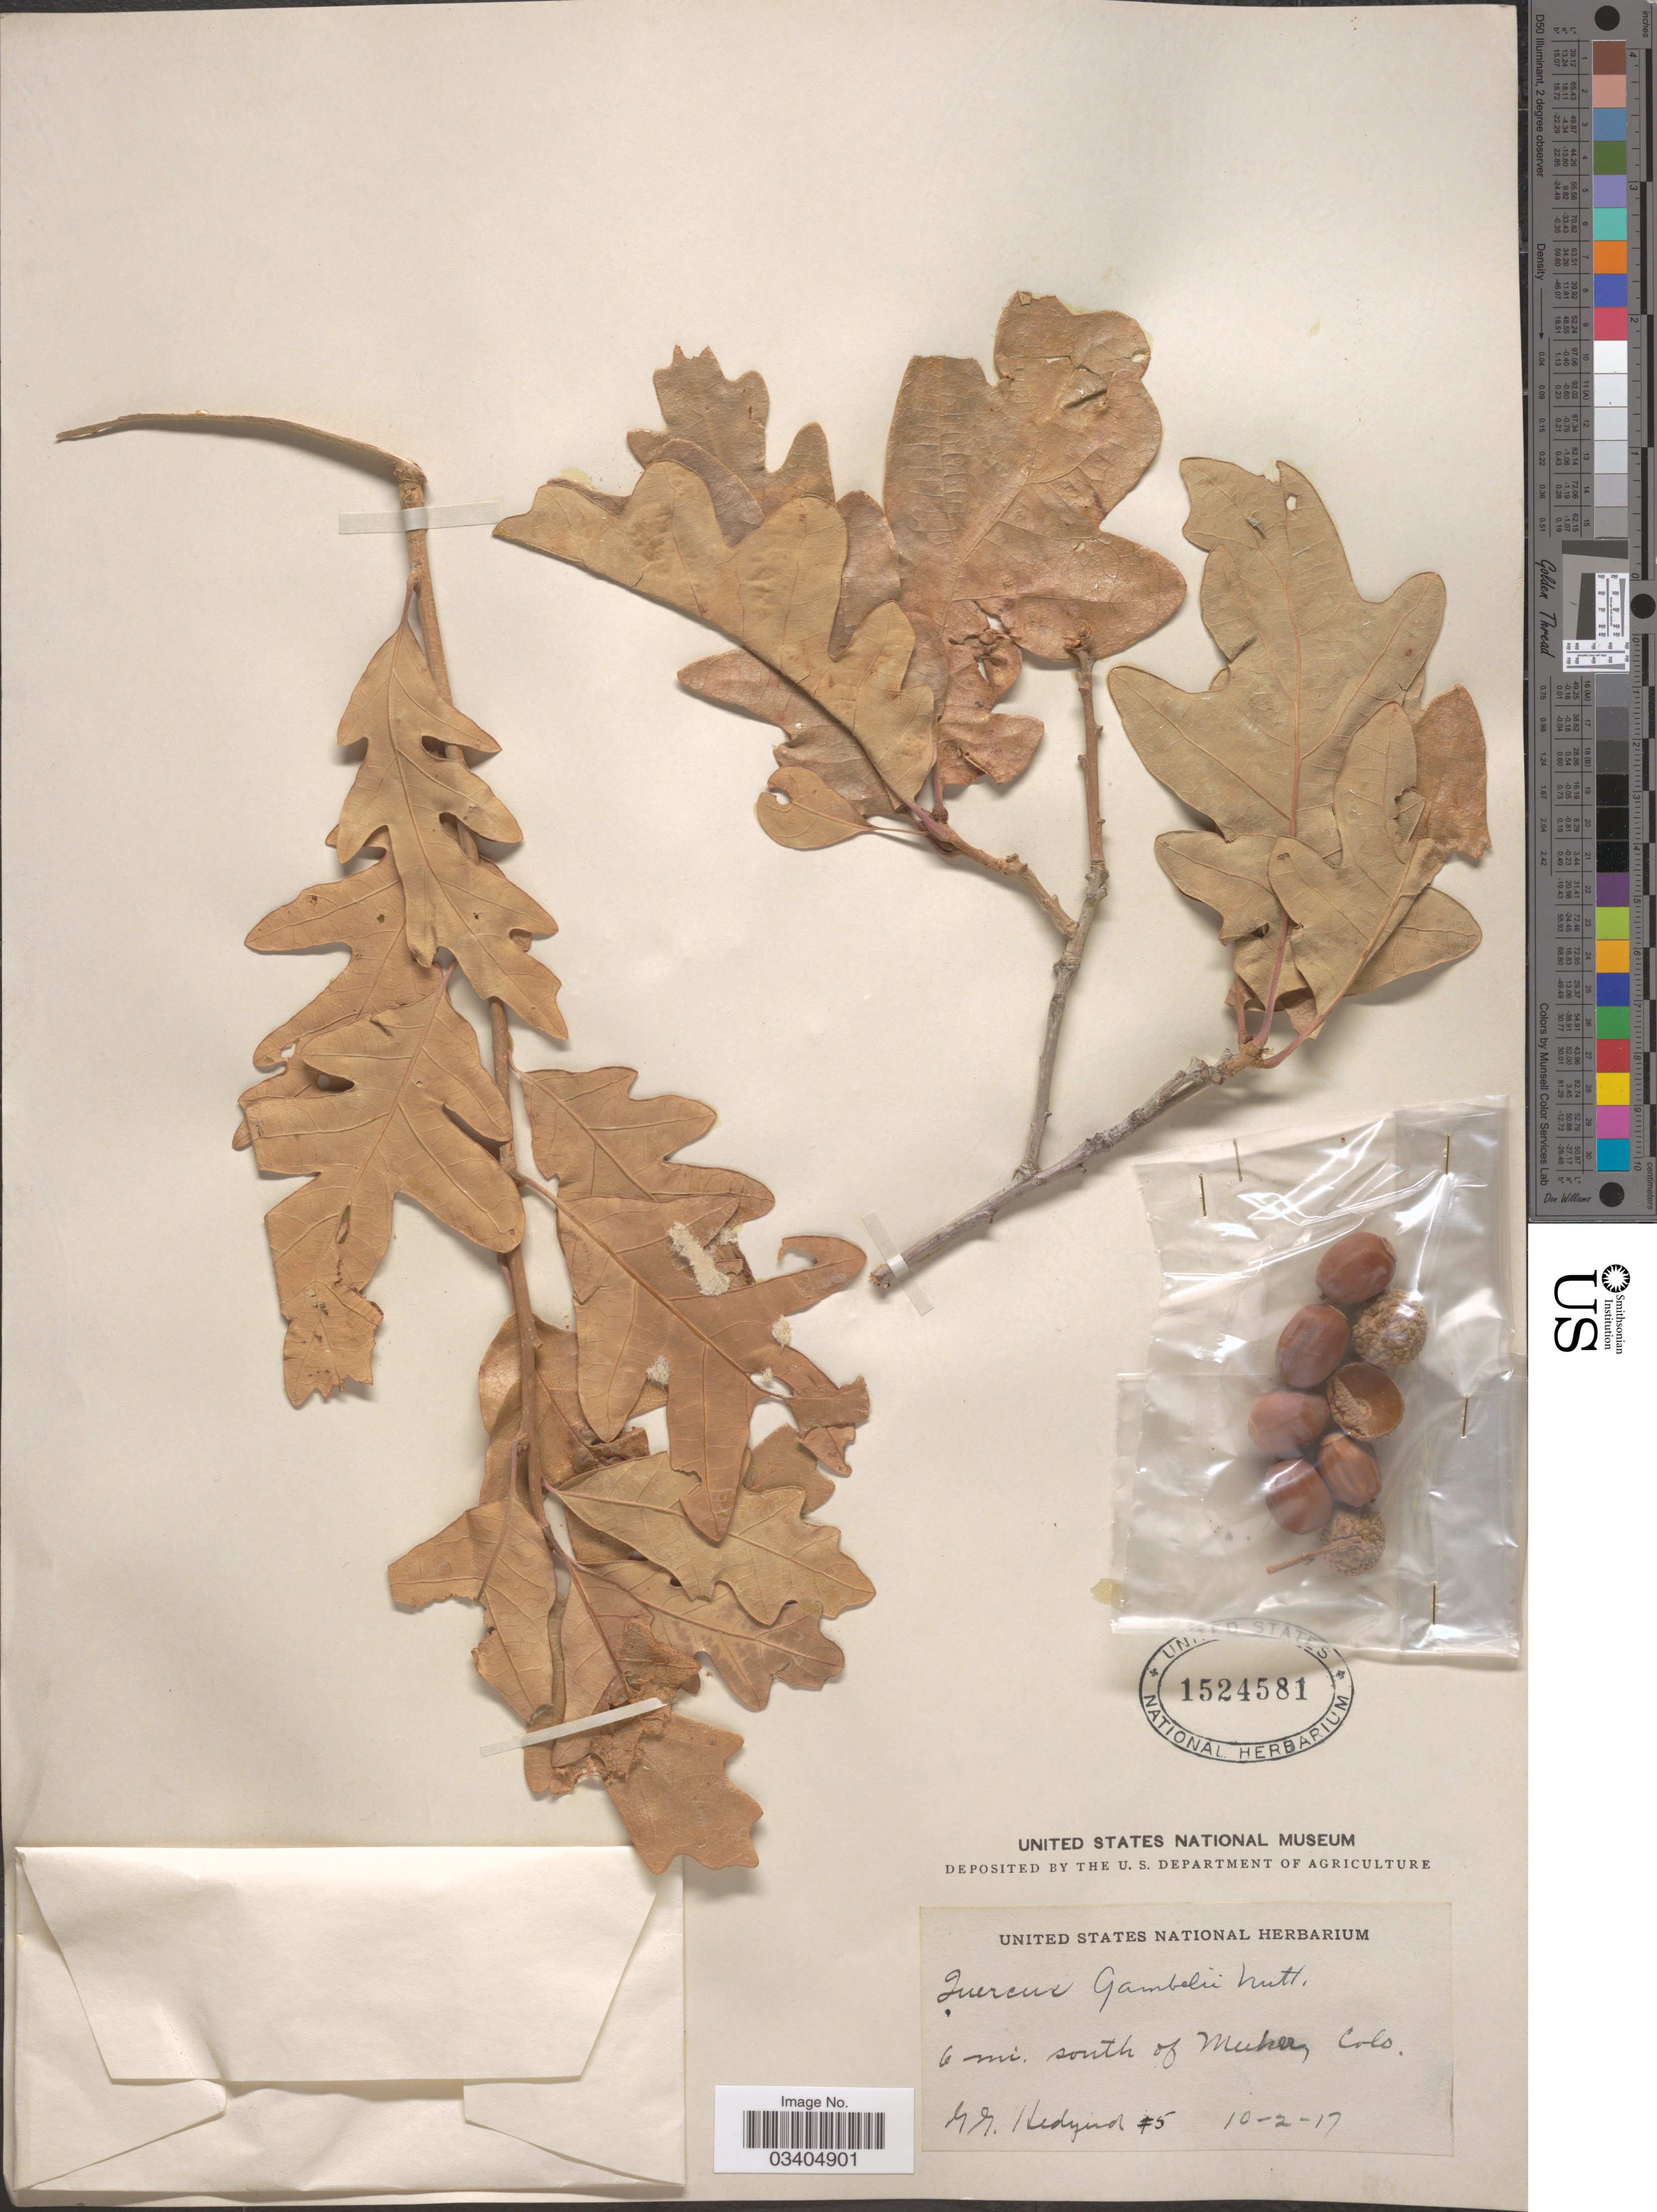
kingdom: Plantae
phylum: Tracheophyta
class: Magnoliopsida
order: Fagales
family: Fagaceae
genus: Quercus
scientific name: Quercus gambelii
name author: Nutt.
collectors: G. Hedyerd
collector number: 5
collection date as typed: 10-2-17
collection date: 1917-10-02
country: United States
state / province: Colorado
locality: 6 mi. south of Meeker.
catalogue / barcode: US 1524581